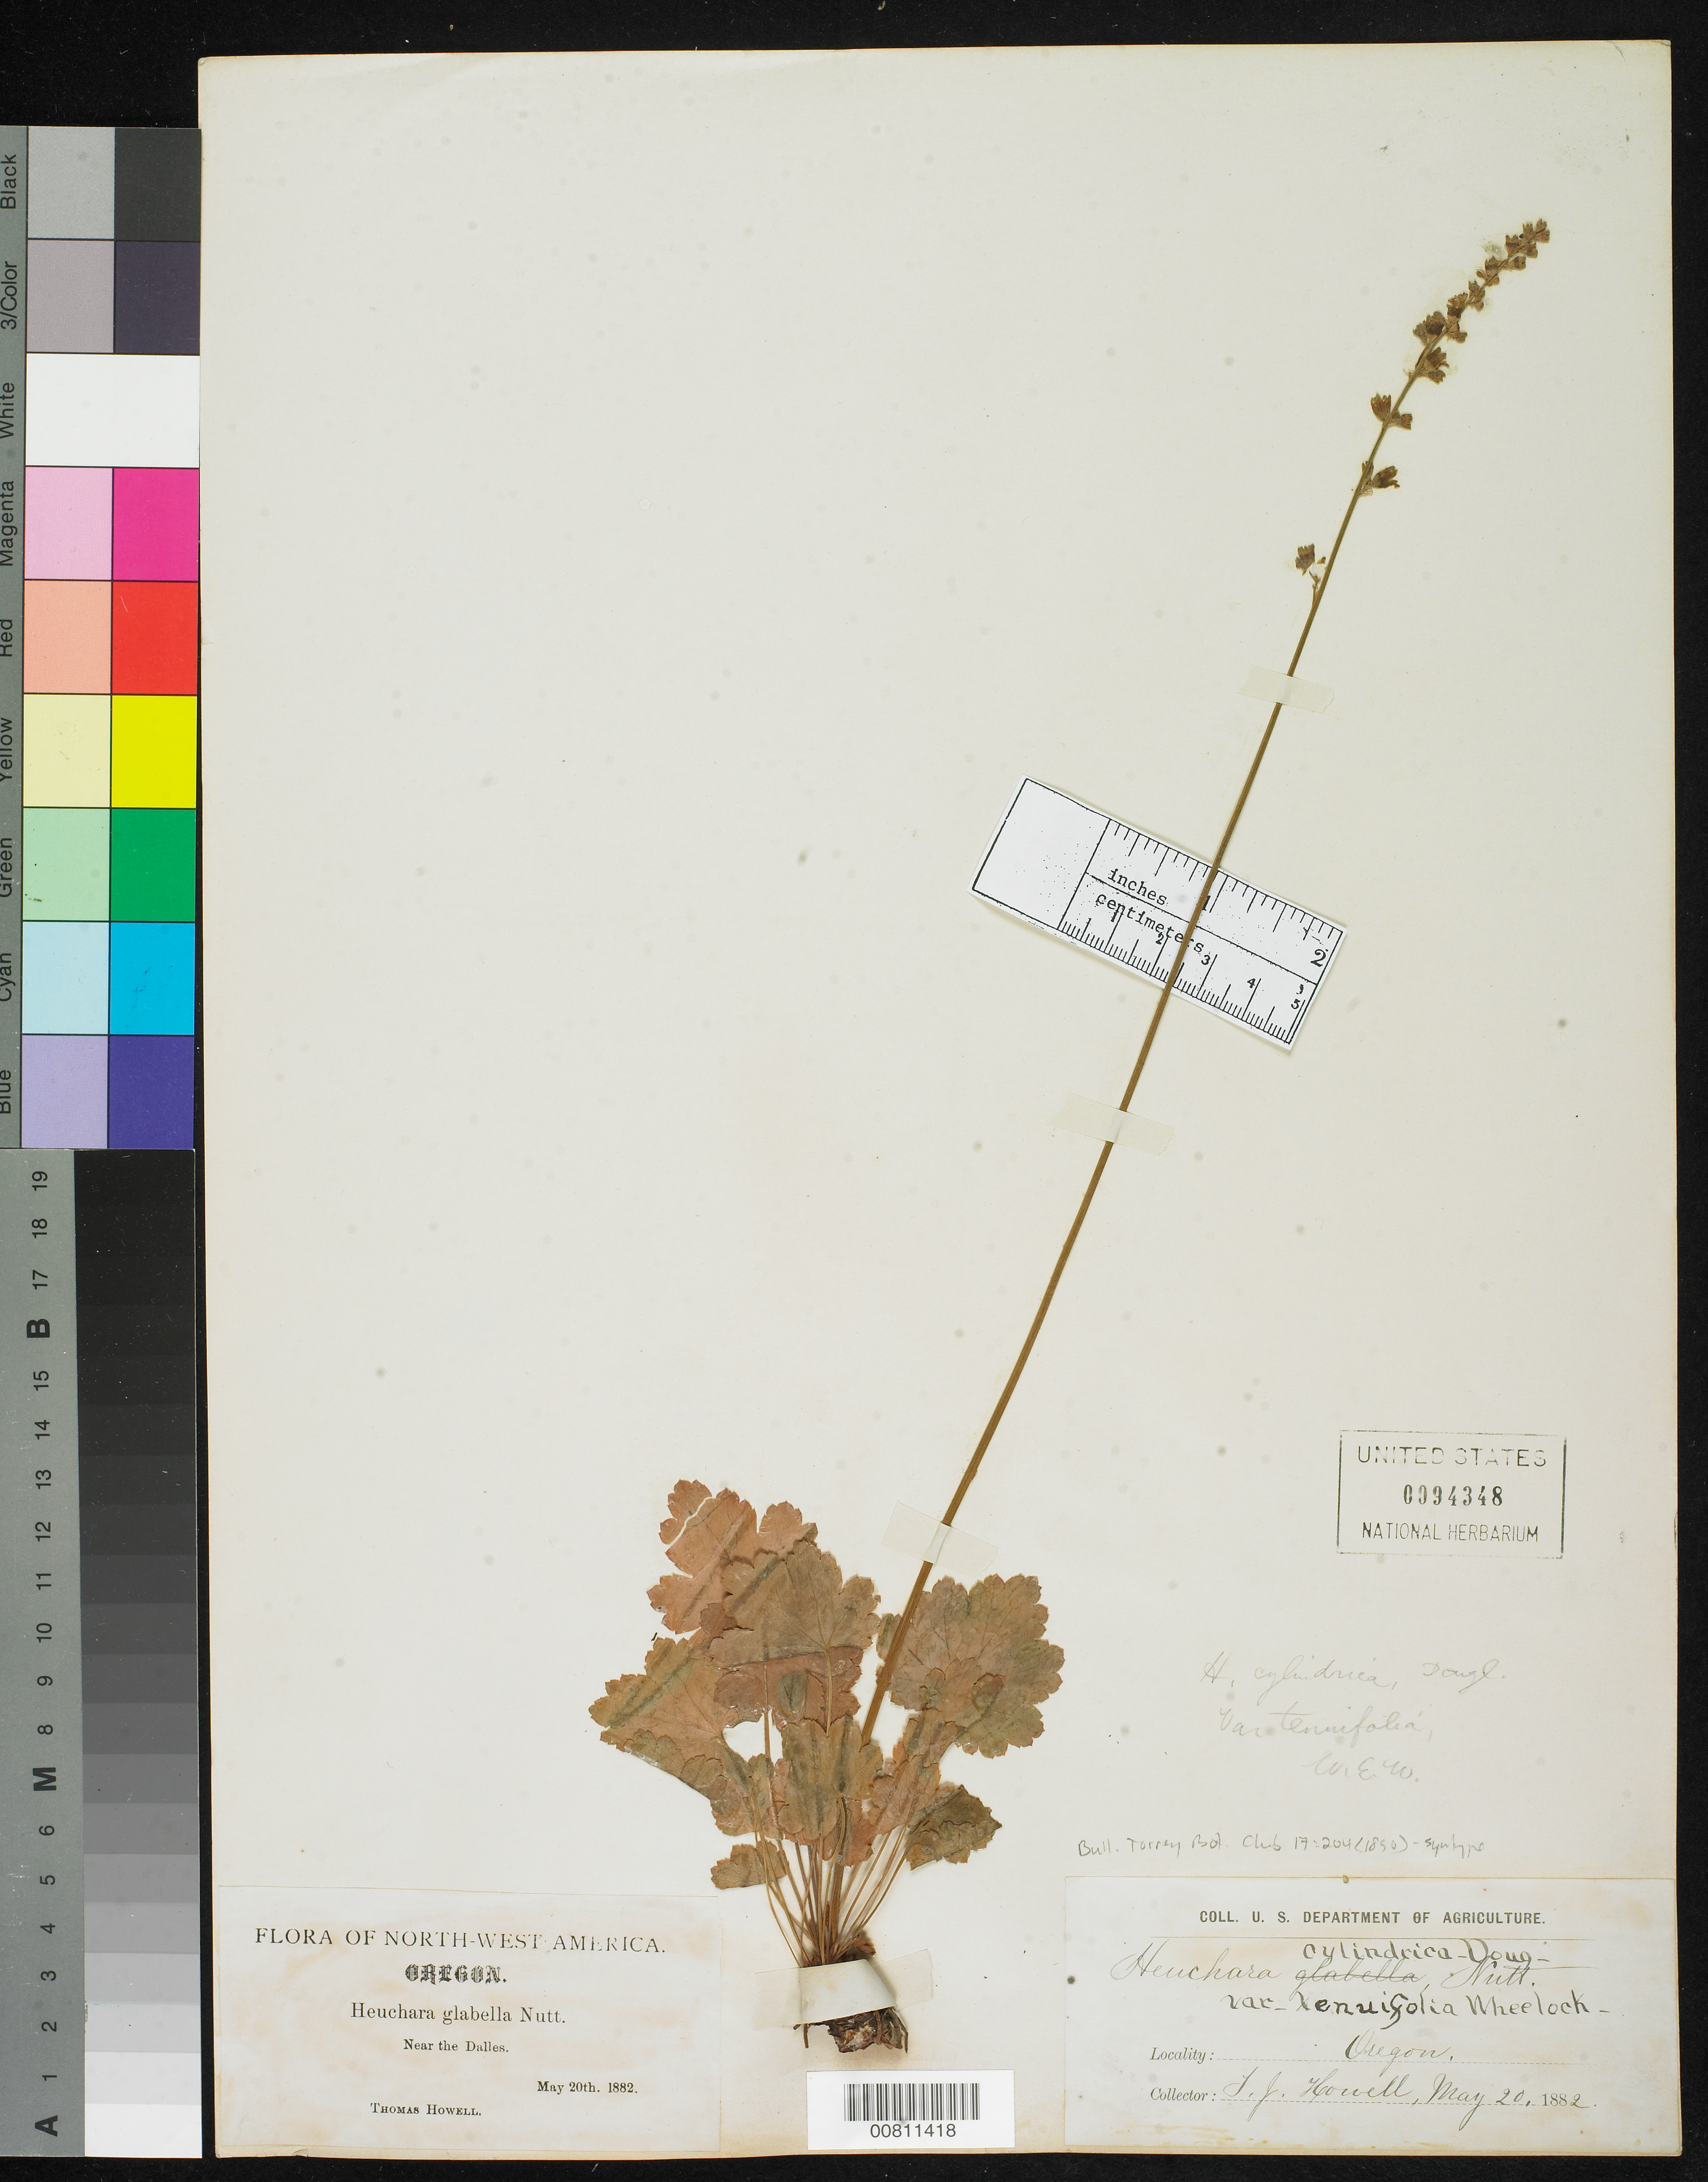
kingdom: Plantae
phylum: Tracheophyta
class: Magnoliopsida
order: Saxifragales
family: Saxifragaceae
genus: Heuchera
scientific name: Heuchera cylindrica var. tenuifolia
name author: Wheelock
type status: Syntype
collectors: T. J. Howell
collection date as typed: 20 May 1882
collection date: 1882-05-20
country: United States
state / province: Oregon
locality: Near the Dalles.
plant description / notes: Cited by C.L. Hitchcock, Vasc. Pl. Pacific Northw. 3: 13 (1961).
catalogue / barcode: US 94348